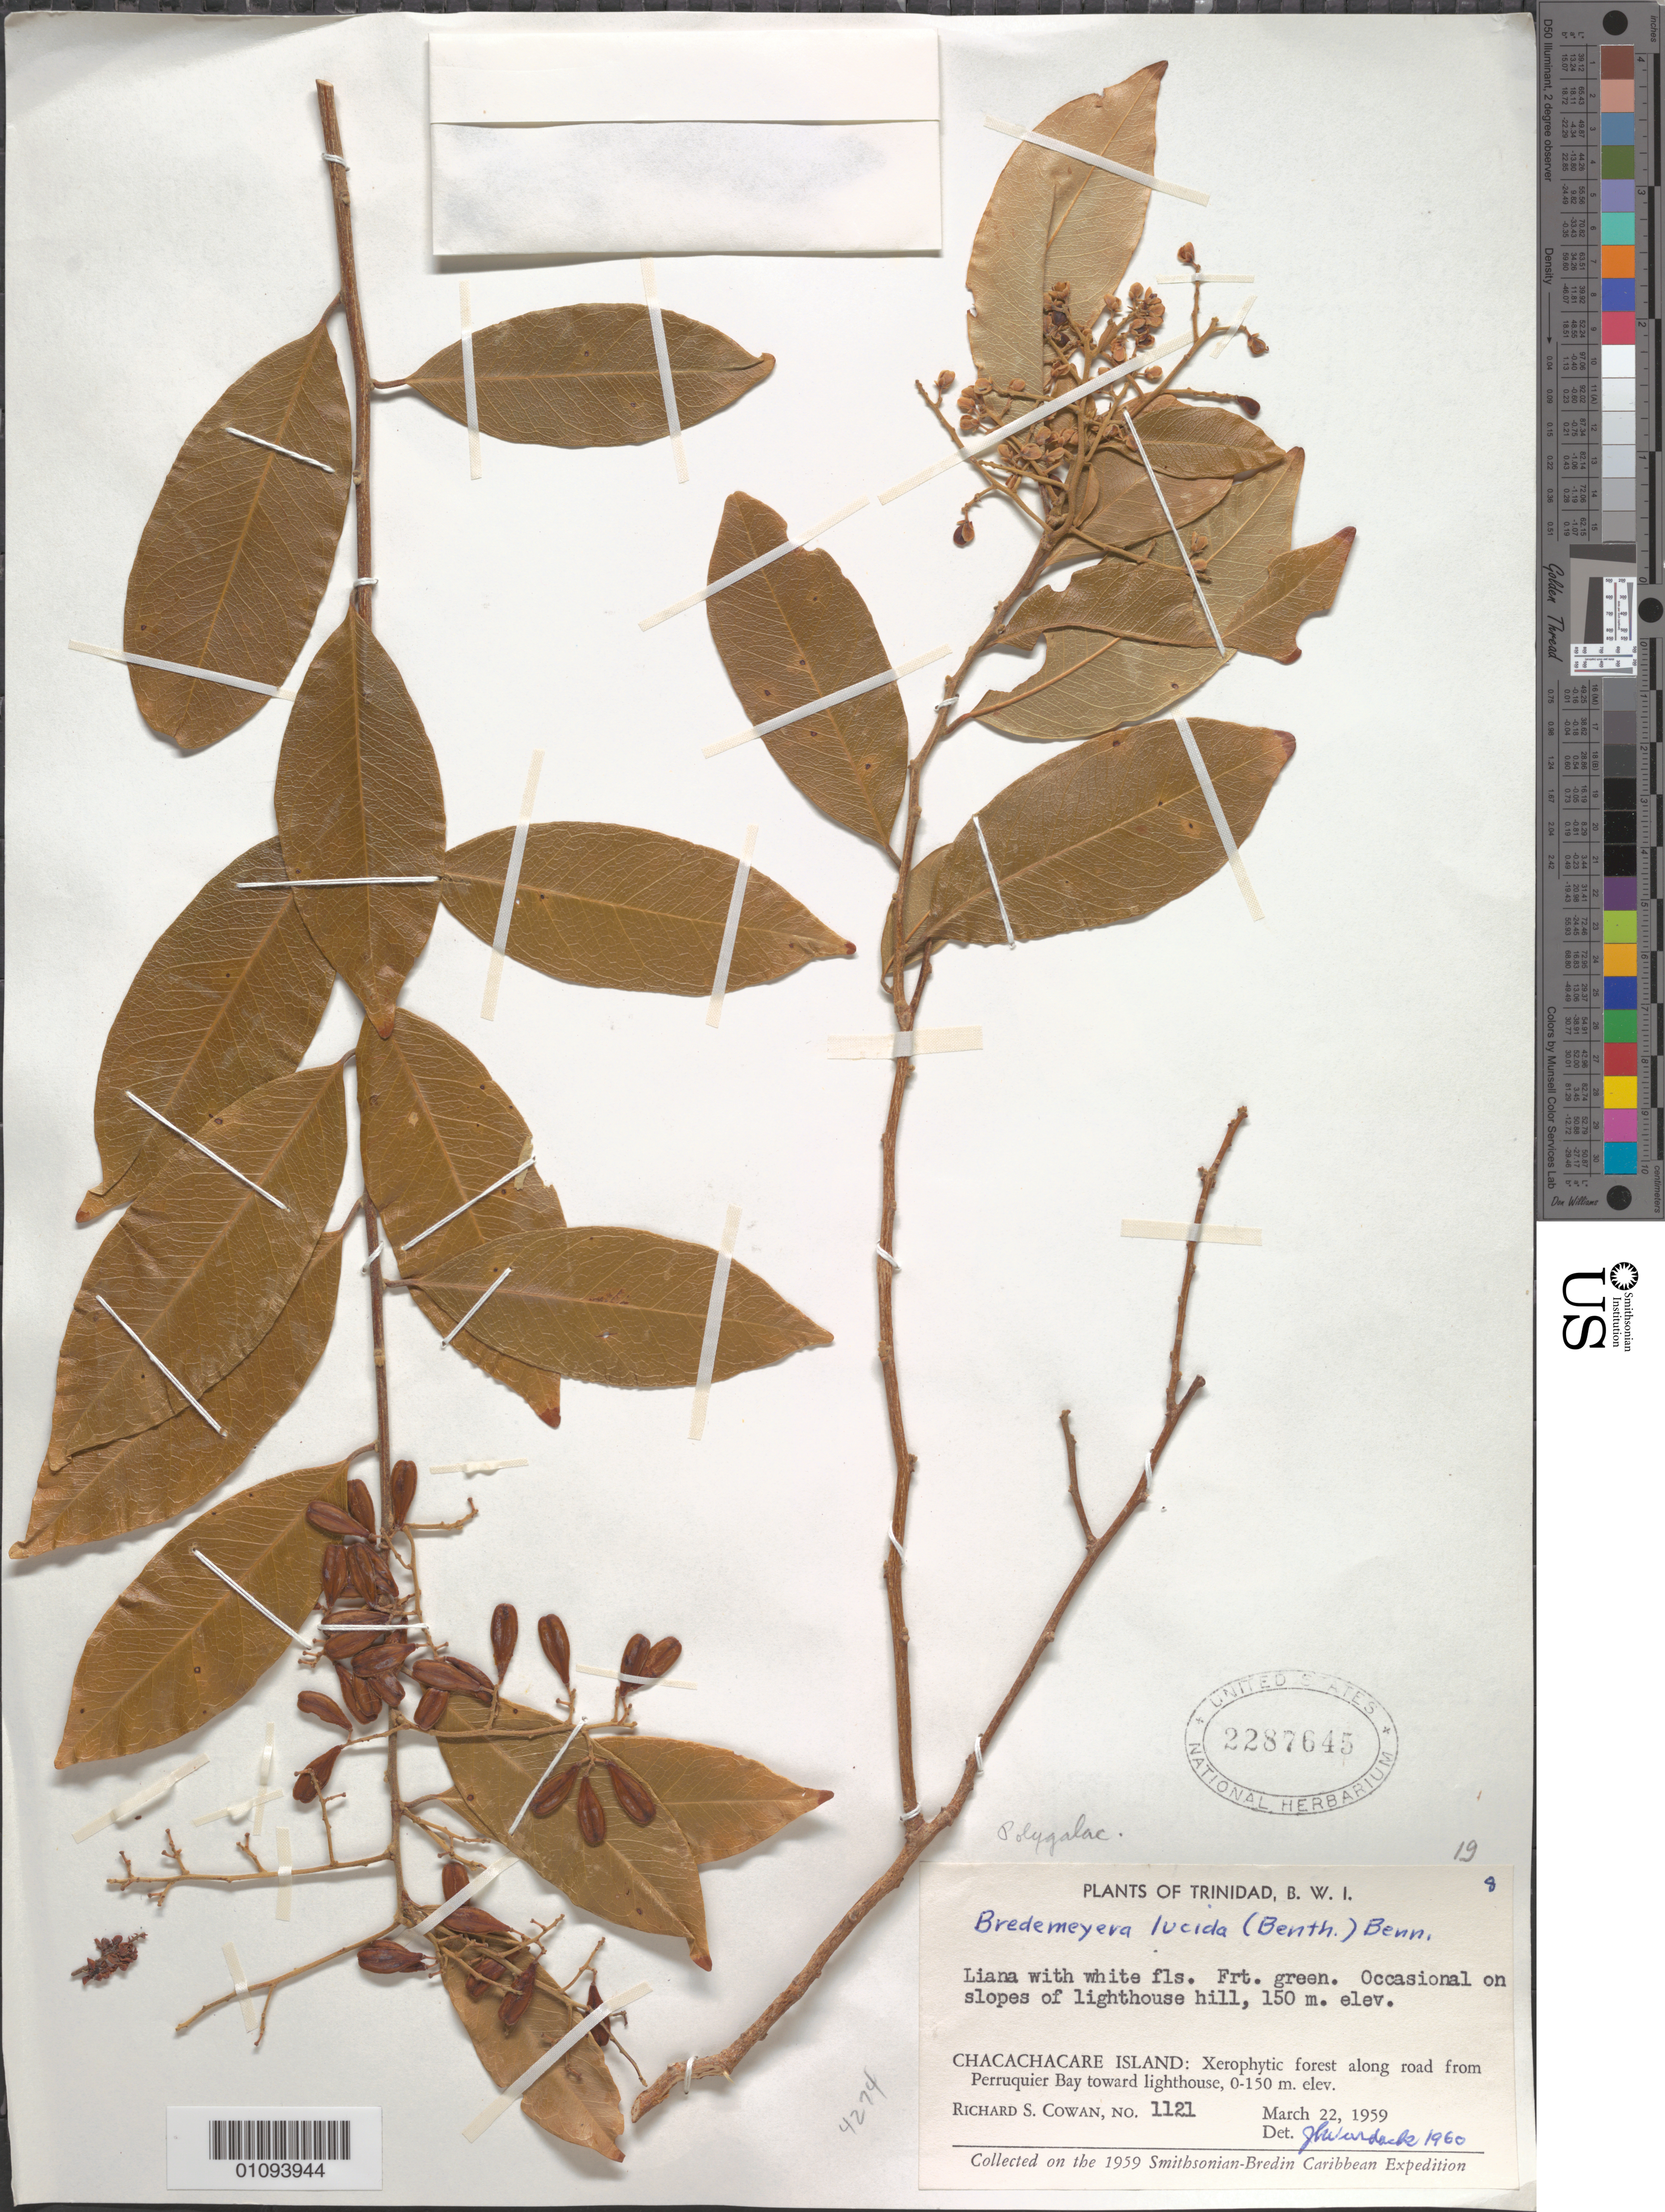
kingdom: Plantae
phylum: Tracheophyta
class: Magnoliopsida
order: Fabales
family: Polygalaceae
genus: Bredemeyera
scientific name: Bredemeyera lucida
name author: (Benth.) Klotzsch ex Hassk.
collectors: R. S. Cowan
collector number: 1121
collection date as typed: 22 Mar 1959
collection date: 1959-03-22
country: Trinidad and Tobago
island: Chacachacare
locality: Road from Perruquier Bay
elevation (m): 150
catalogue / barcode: US 2287645